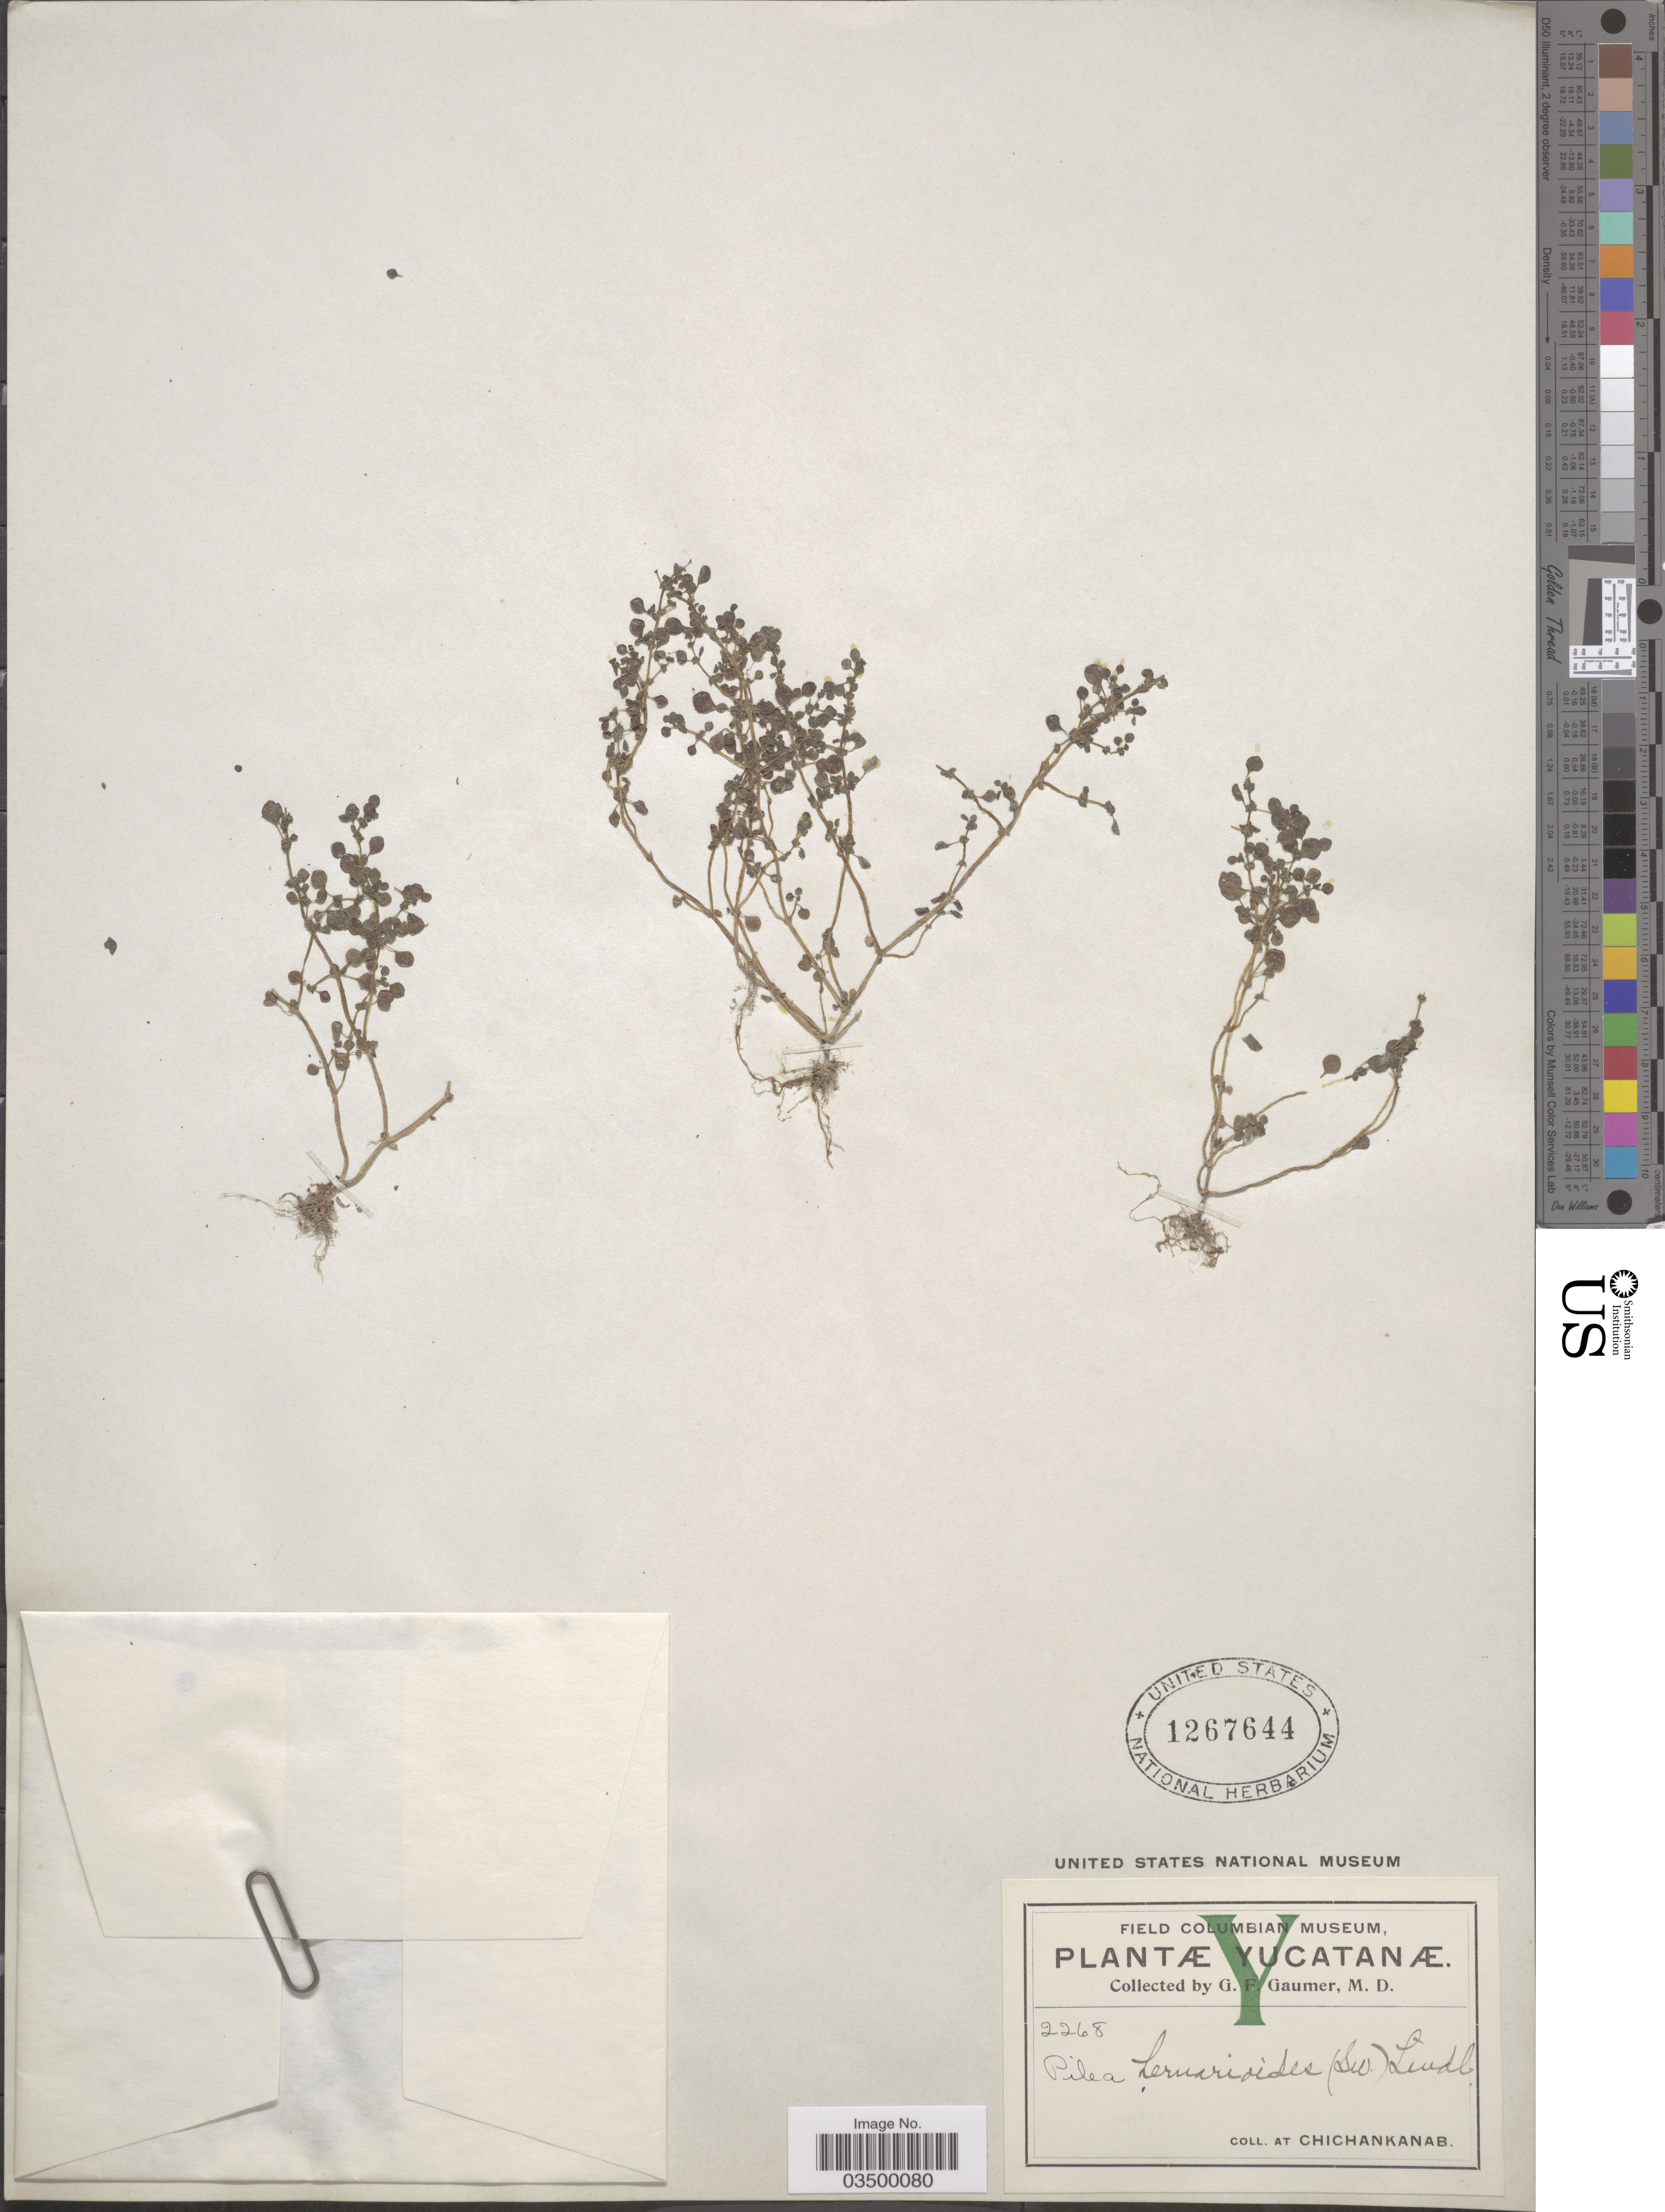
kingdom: Plantae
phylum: Tracheophyta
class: Magnoliopsida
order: Rosales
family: Urticaceae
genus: Pilea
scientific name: Pilea herniarioides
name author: (Sw.) Lindl.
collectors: G. F. Gaumer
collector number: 2268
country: Mexico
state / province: Yucatán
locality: At Chichankanab.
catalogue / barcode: US 1267644